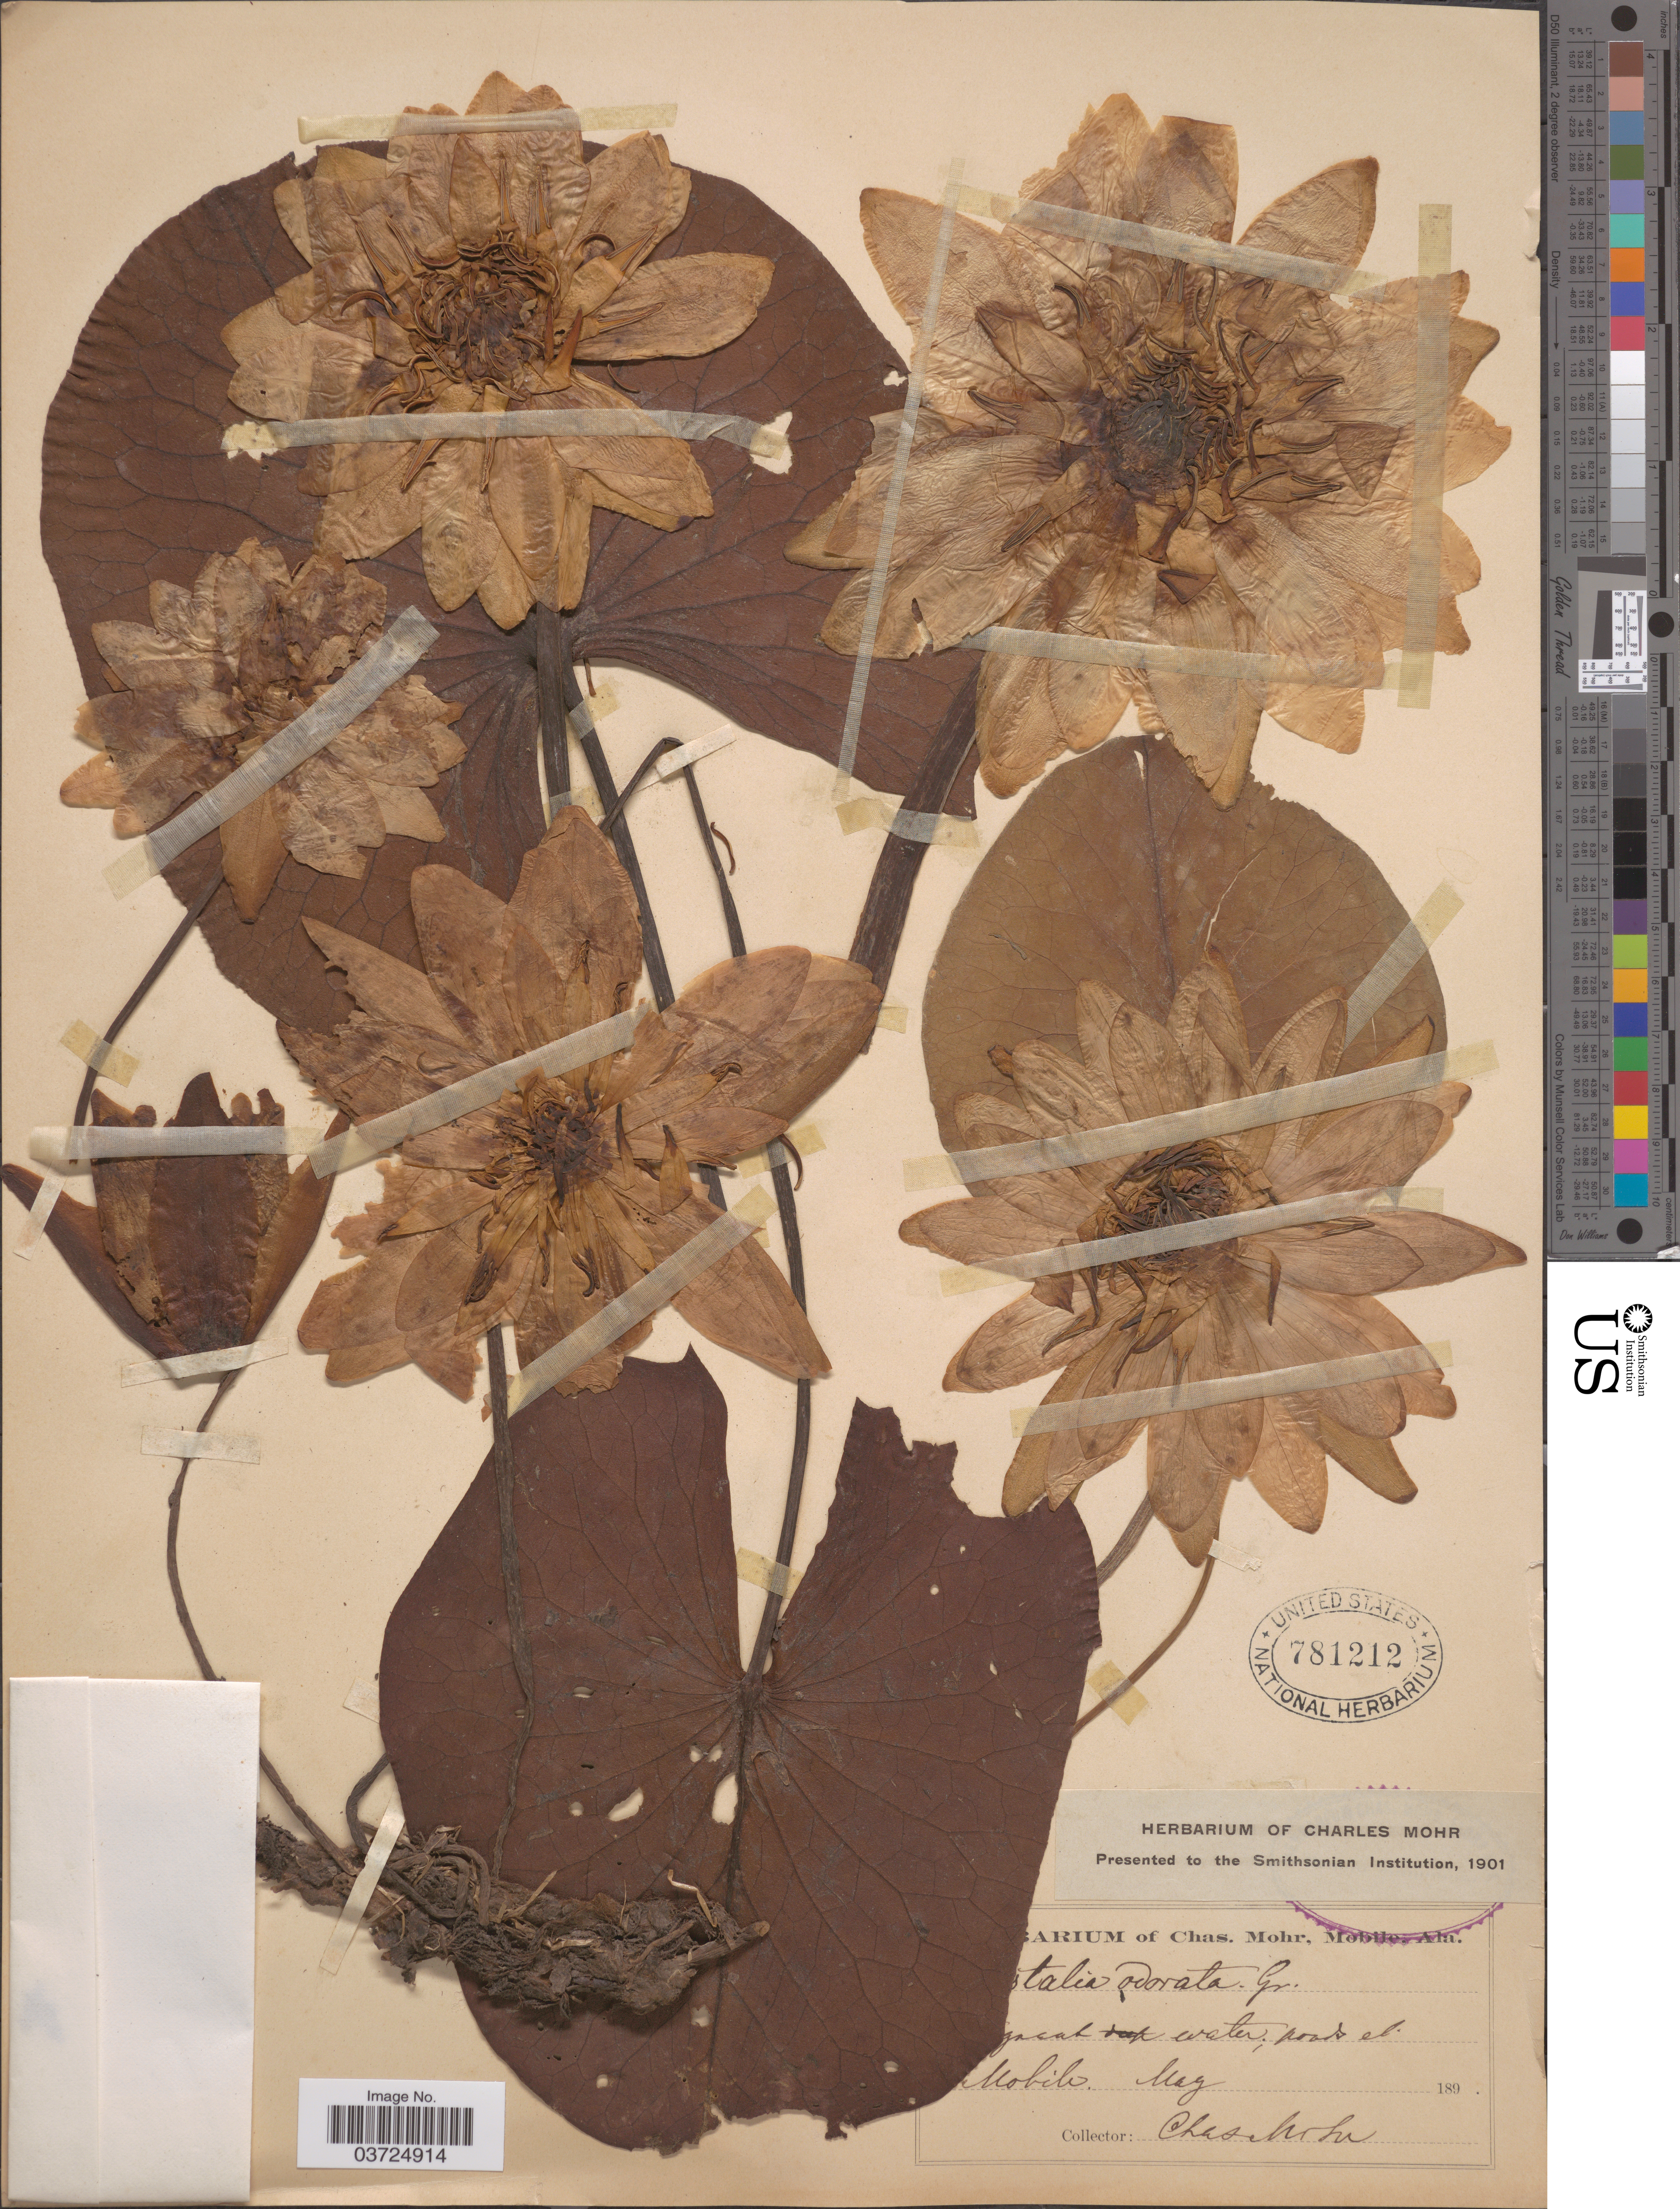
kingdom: Plantae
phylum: Tracheophyta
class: Magnoliopsida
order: Nymphaeales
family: Nymphaeaceae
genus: Nymphaea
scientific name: Nymphaea odorata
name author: Aiton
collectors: Mohr, C. T. (herbarium)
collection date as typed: May 189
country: United States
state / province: Alabama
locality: Mobile.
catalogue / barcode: US 781212